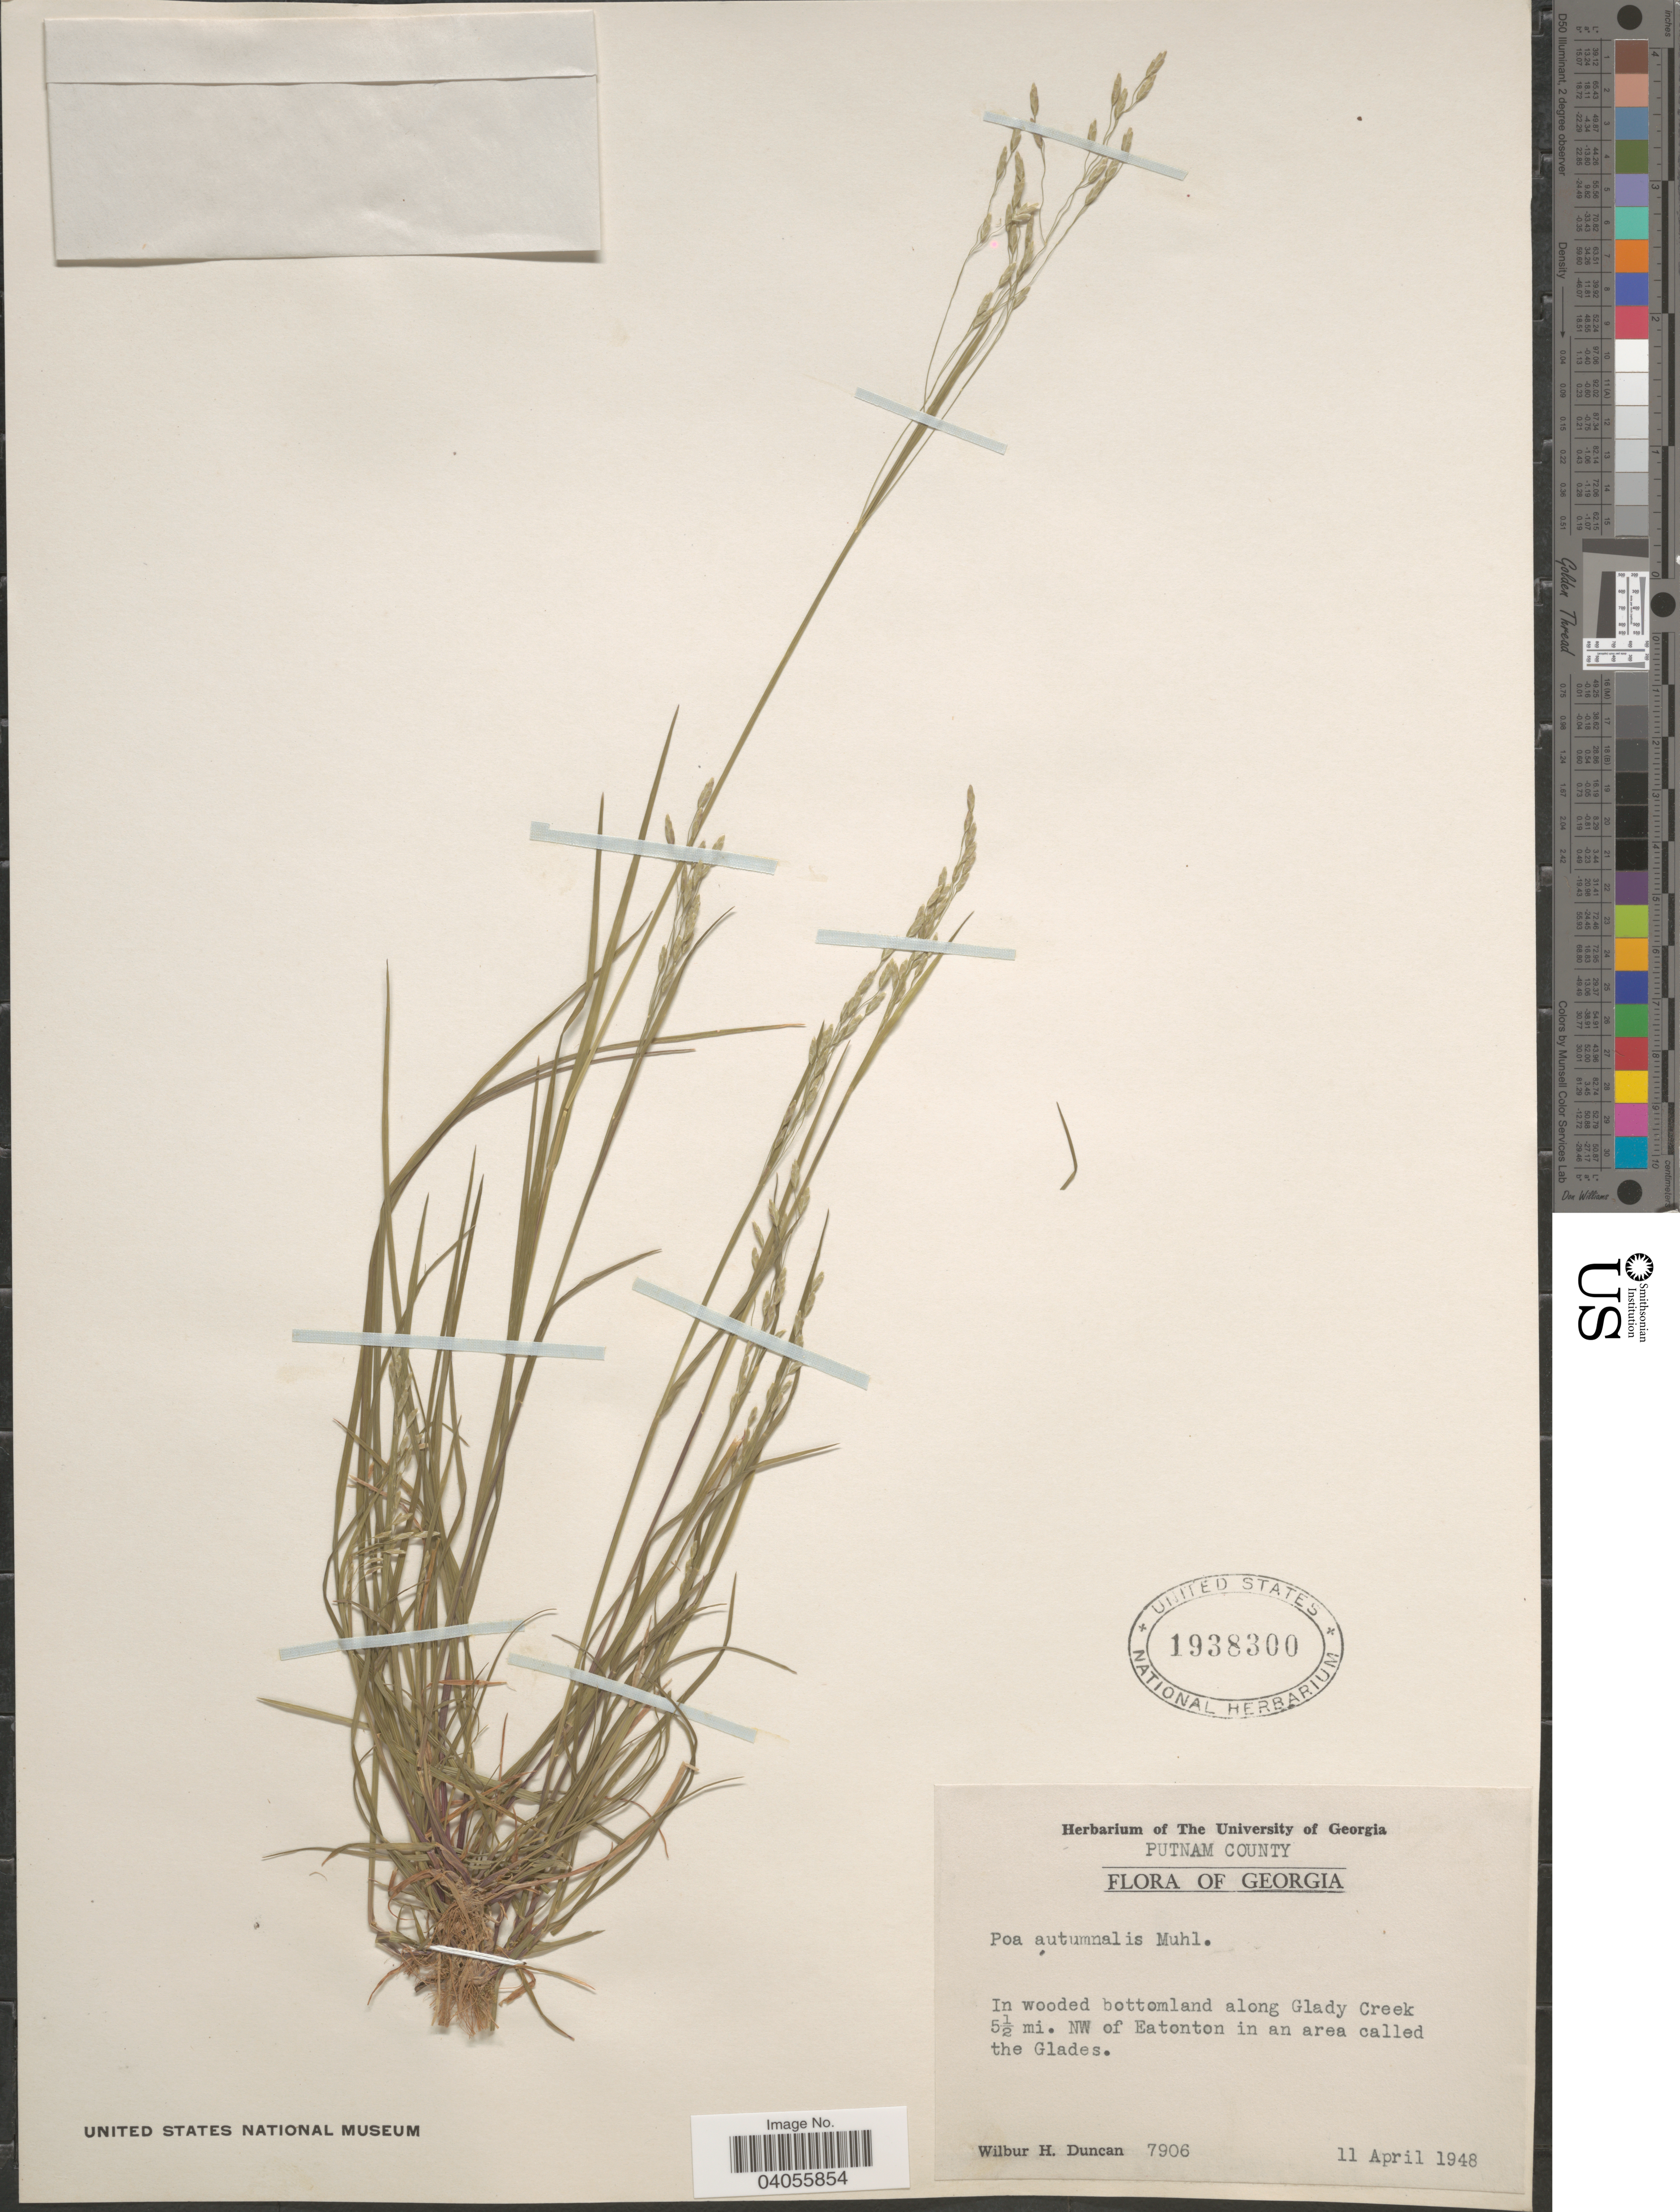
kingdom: Plantae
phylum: Tracheophyta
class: Liliopsida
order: Poales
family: Poaceae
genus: Poa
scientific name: Poa autumnalis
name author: Muhl. ex Elliott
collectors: W. H. Duncan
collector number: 7906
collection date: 1948-04-11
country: United States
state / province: Georgia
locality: Putnam County. In wooded bottomland along Glady Creek 5½ mi. NW of Eatonton in an area called the Glades.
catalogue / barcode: US 1938300